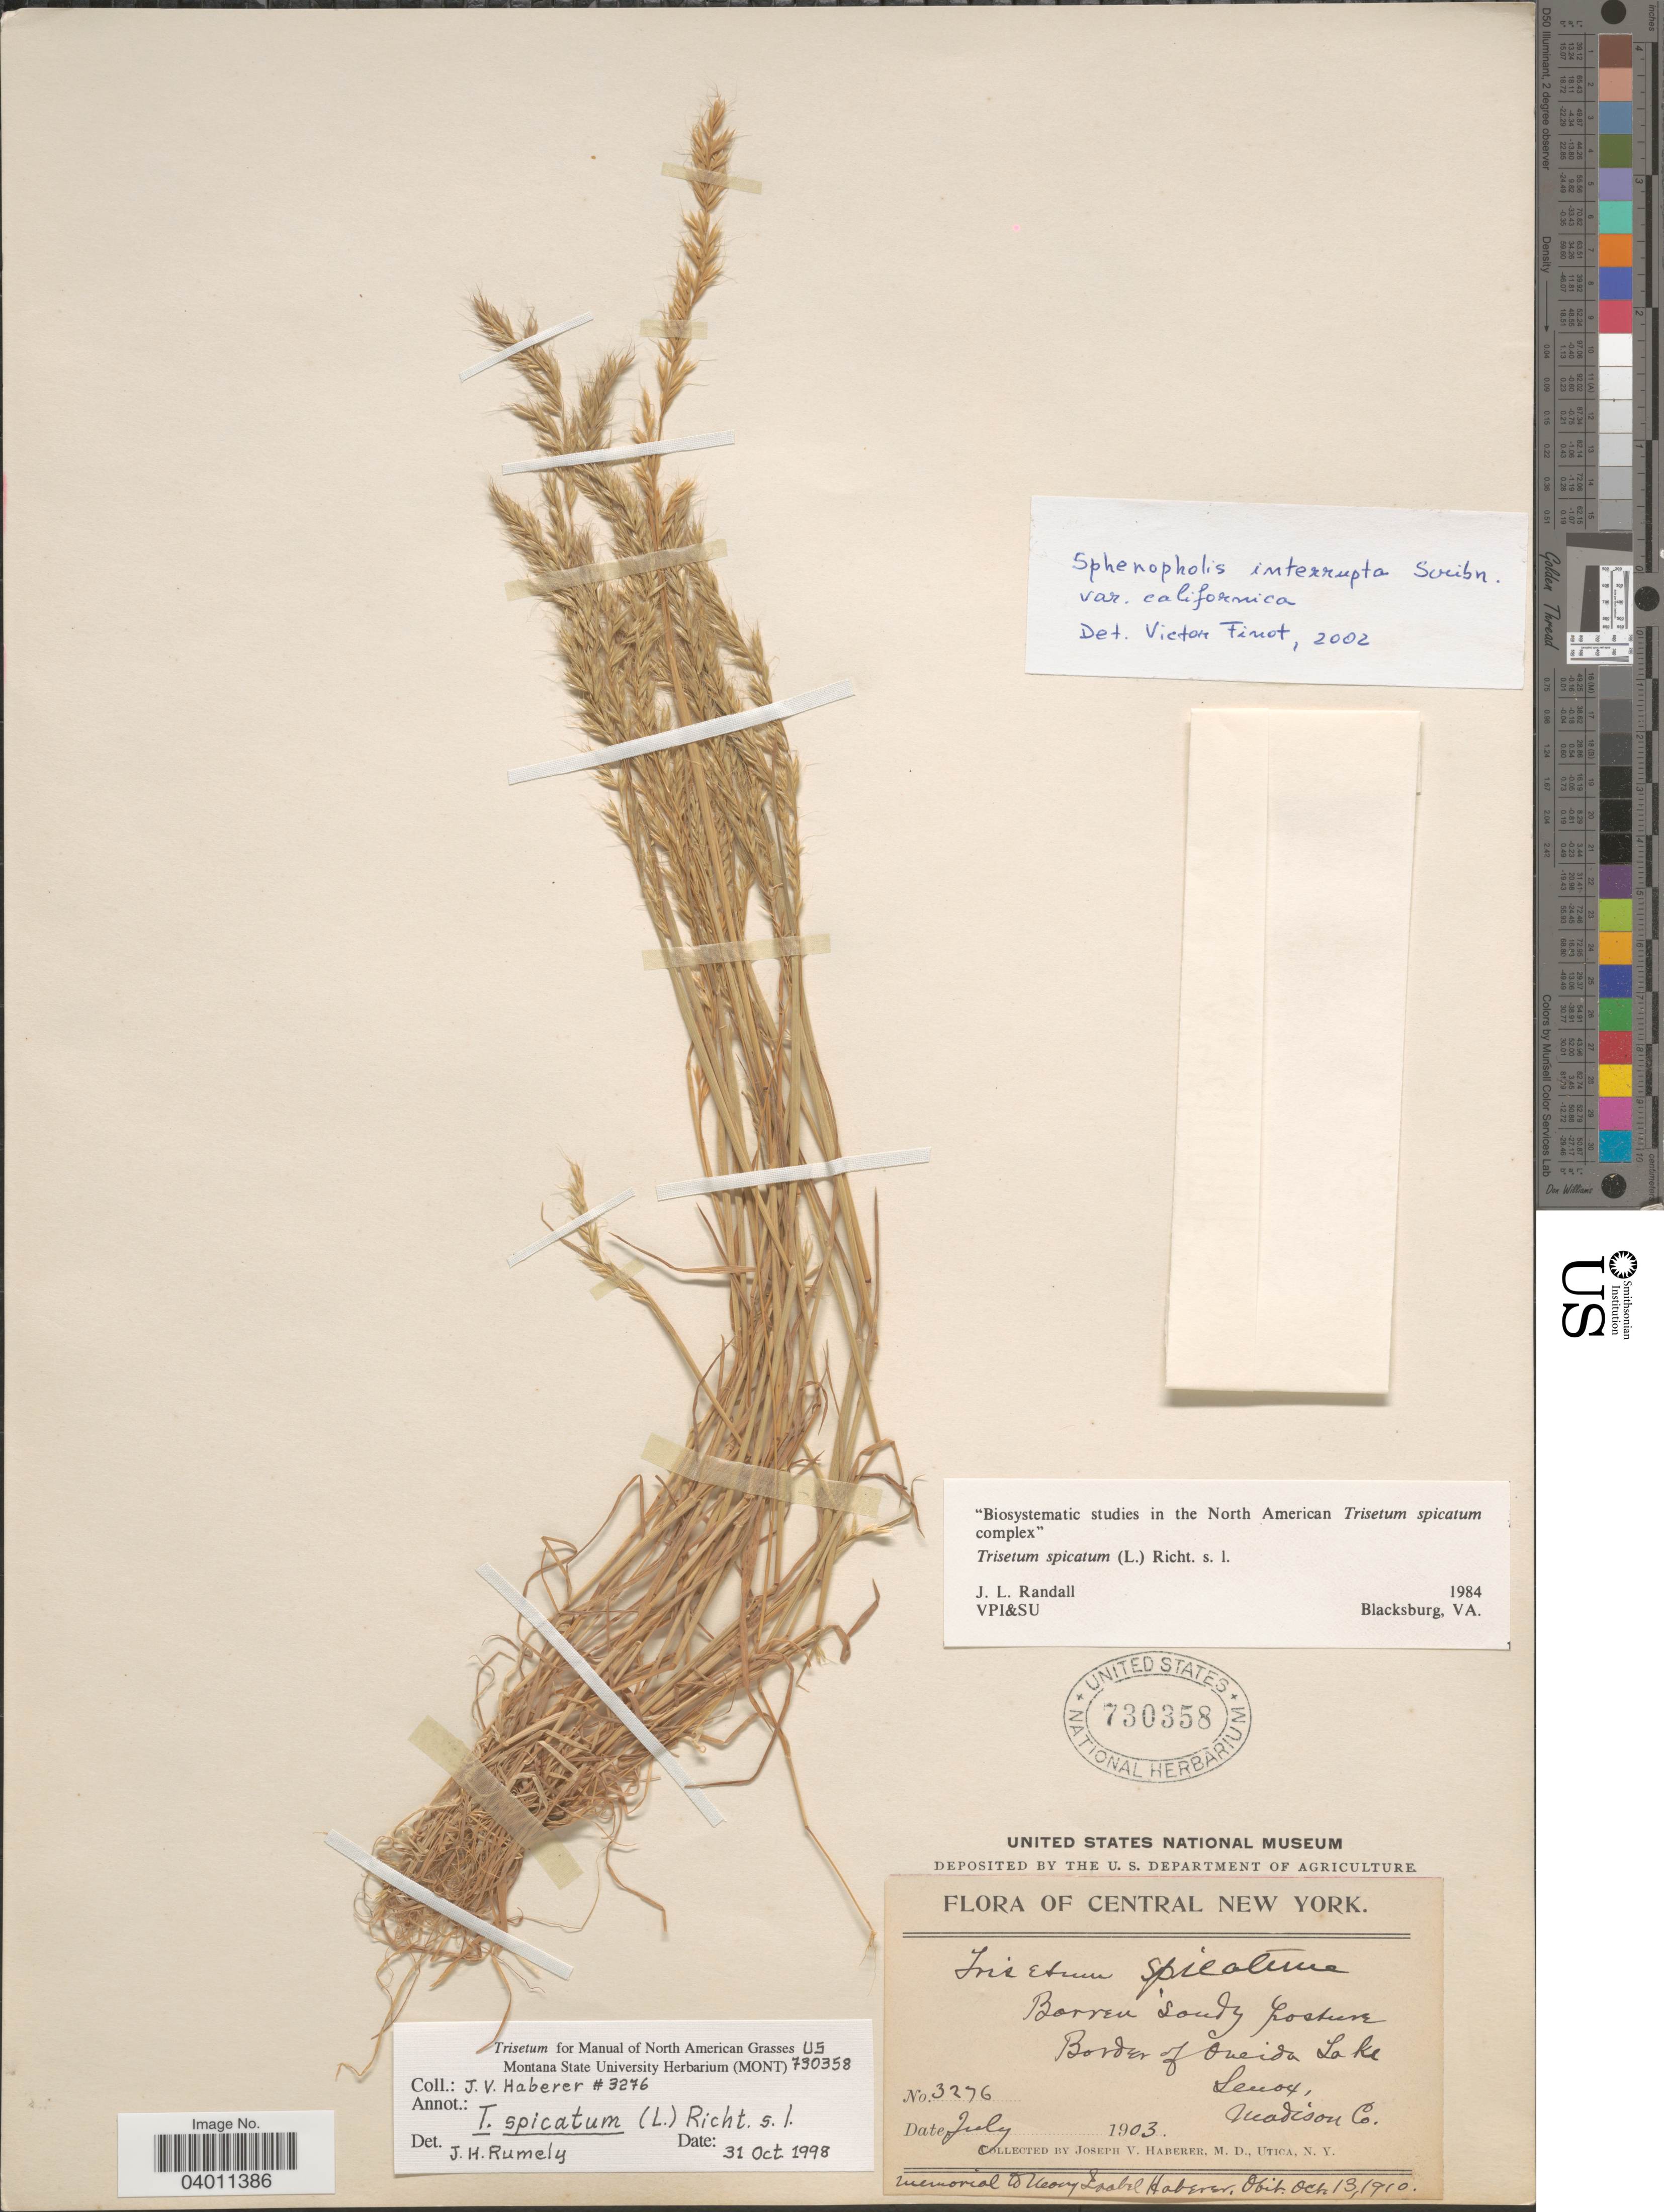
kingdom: Plantae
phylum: Tracheophyta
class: Liliopsida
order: Poales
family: Poaceae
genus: Sphenopholis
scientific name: Sphenopholis interrupta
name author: (Buckley) Scribn.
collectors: J. V. Haberer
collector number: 3276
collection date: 1903-07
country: United States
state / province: New York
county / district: Oneida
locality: Central New York. Barren Sandy pasture. Border of Oneida Lake. Lenox, Madison Co.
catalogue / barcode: US 730358